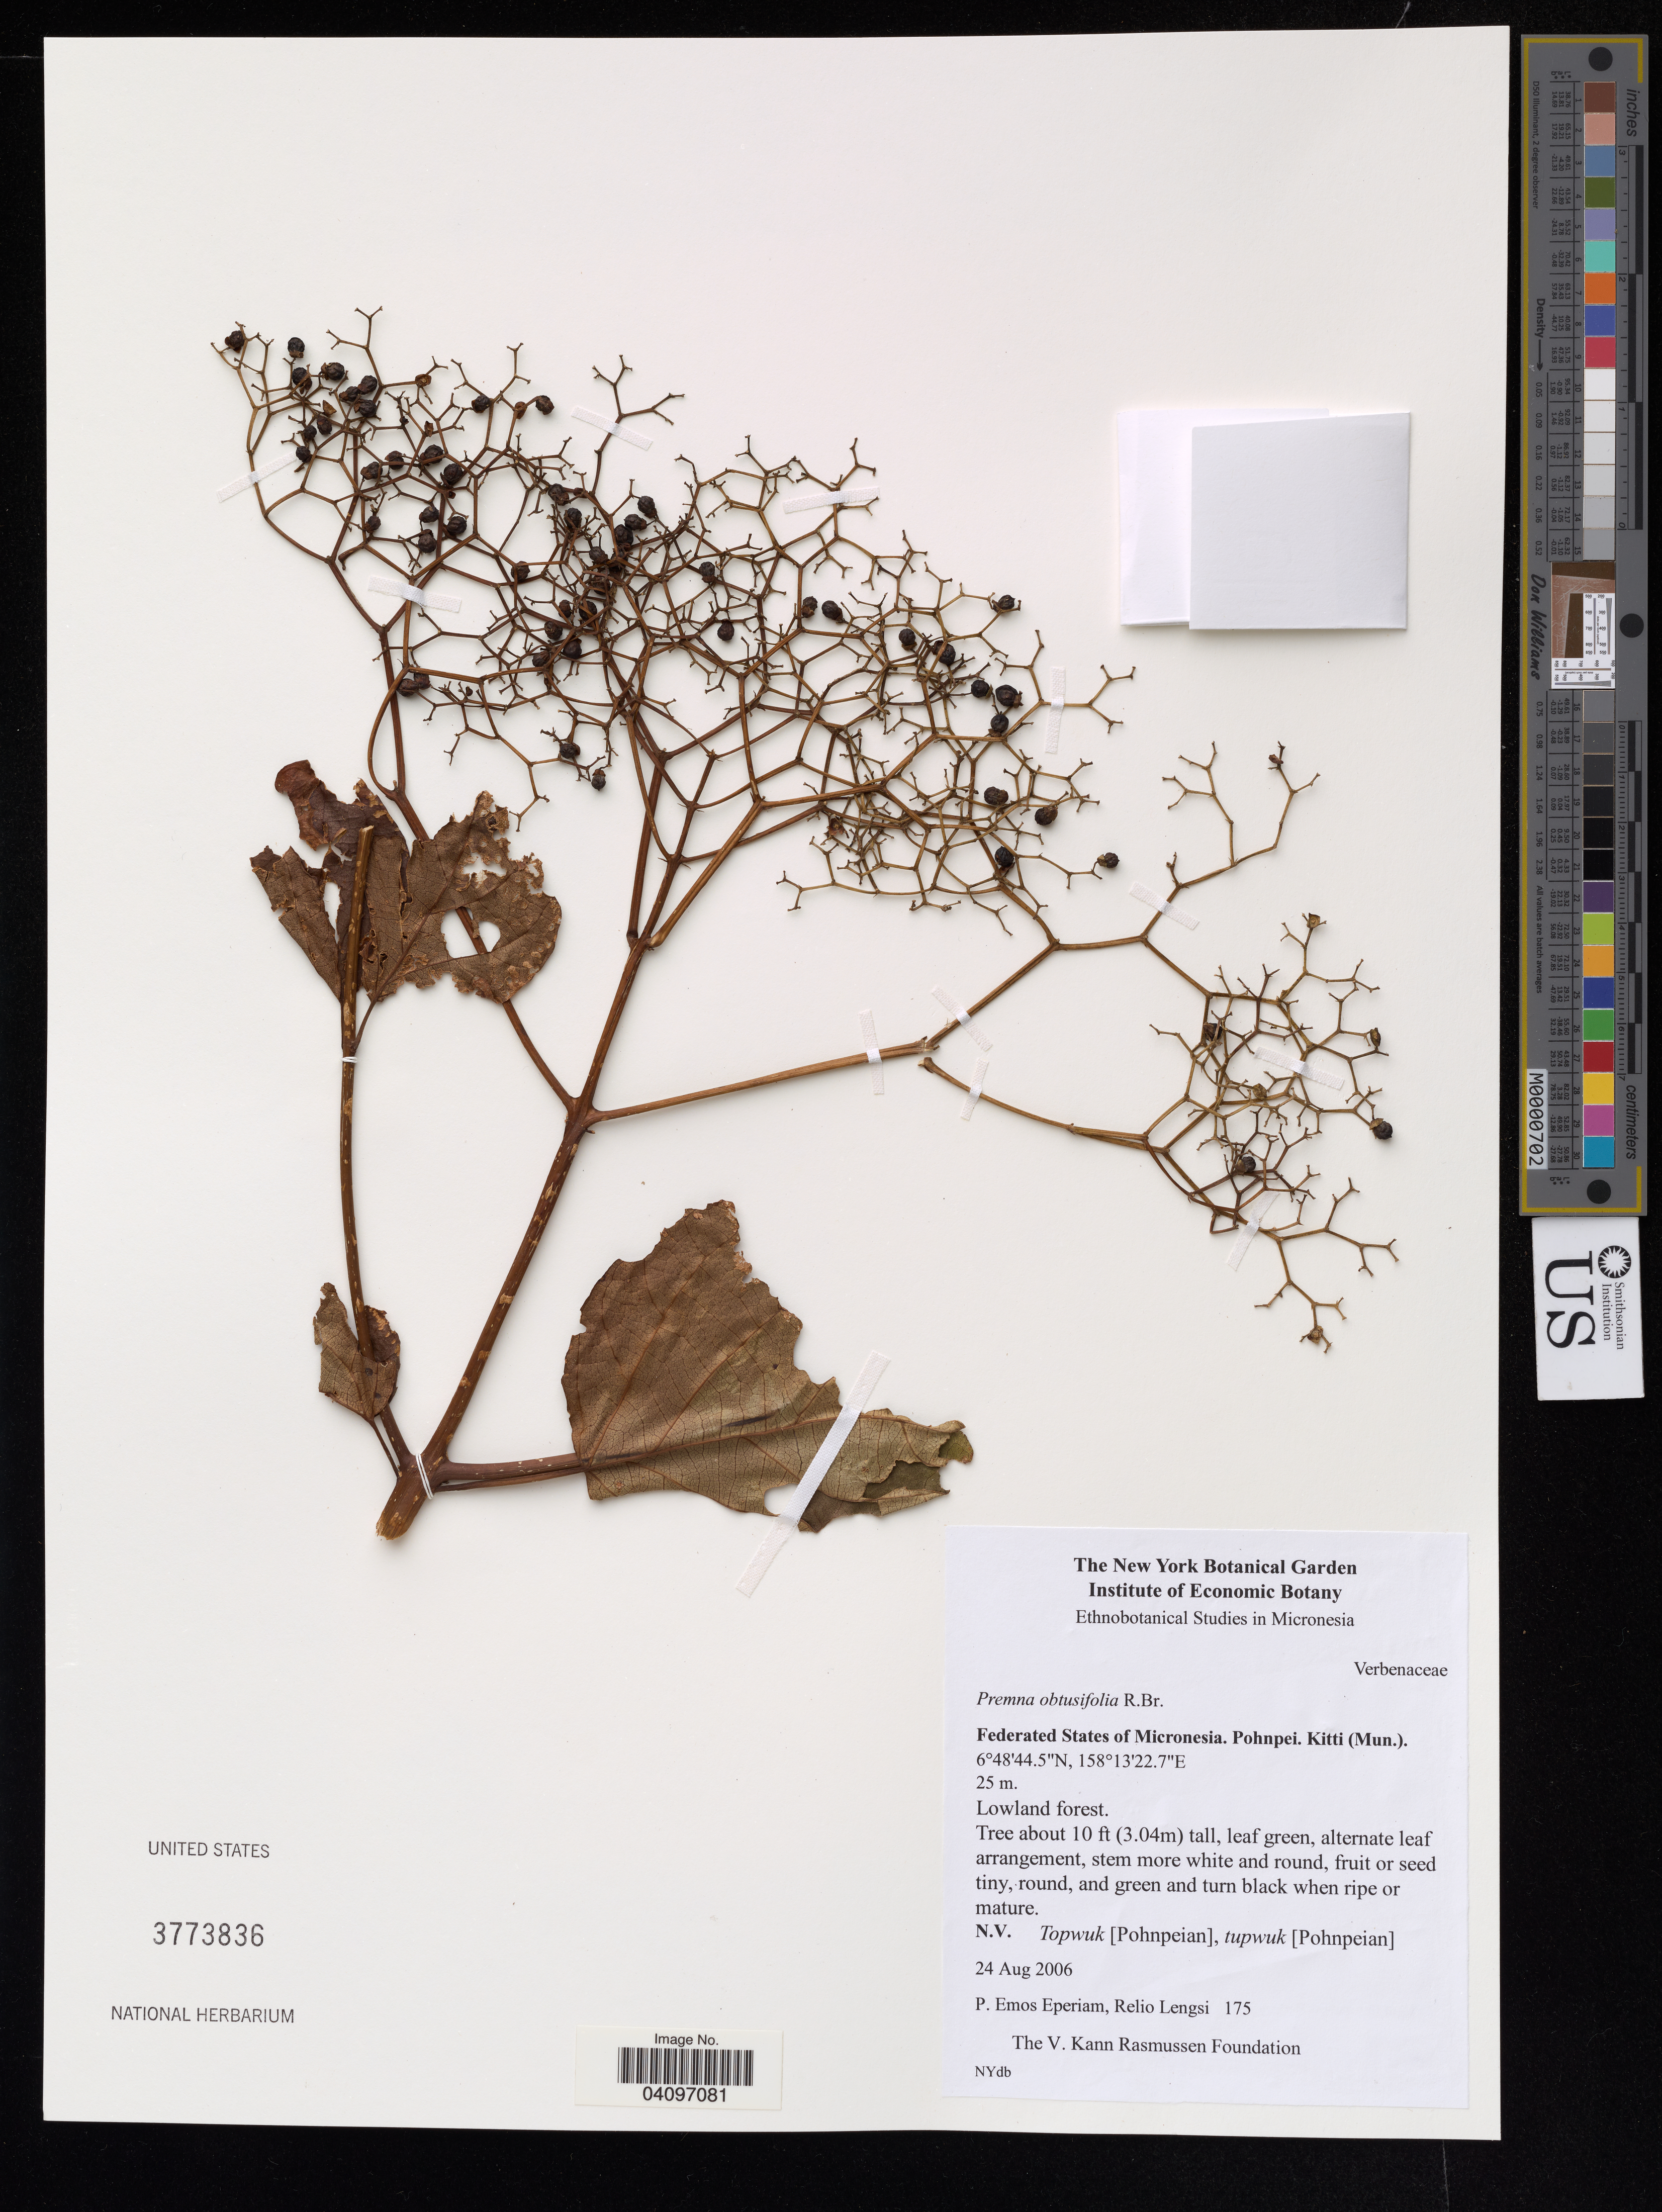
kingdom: Plantae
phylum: Tracheophyta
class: Magnoliopsida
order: Lamiales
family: Lamiaceae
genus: Premna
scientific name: Premna obtusifolia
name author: R. Br.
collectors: P. Eperiam & R. Lengsi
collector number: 175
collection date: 2006-08-24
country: Micronesia, Federated States of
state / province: Pohnpei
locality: Federated States of Micronesia. Pohnpei. Kitti (Mun.).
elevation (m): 25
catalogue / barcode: US 3773836